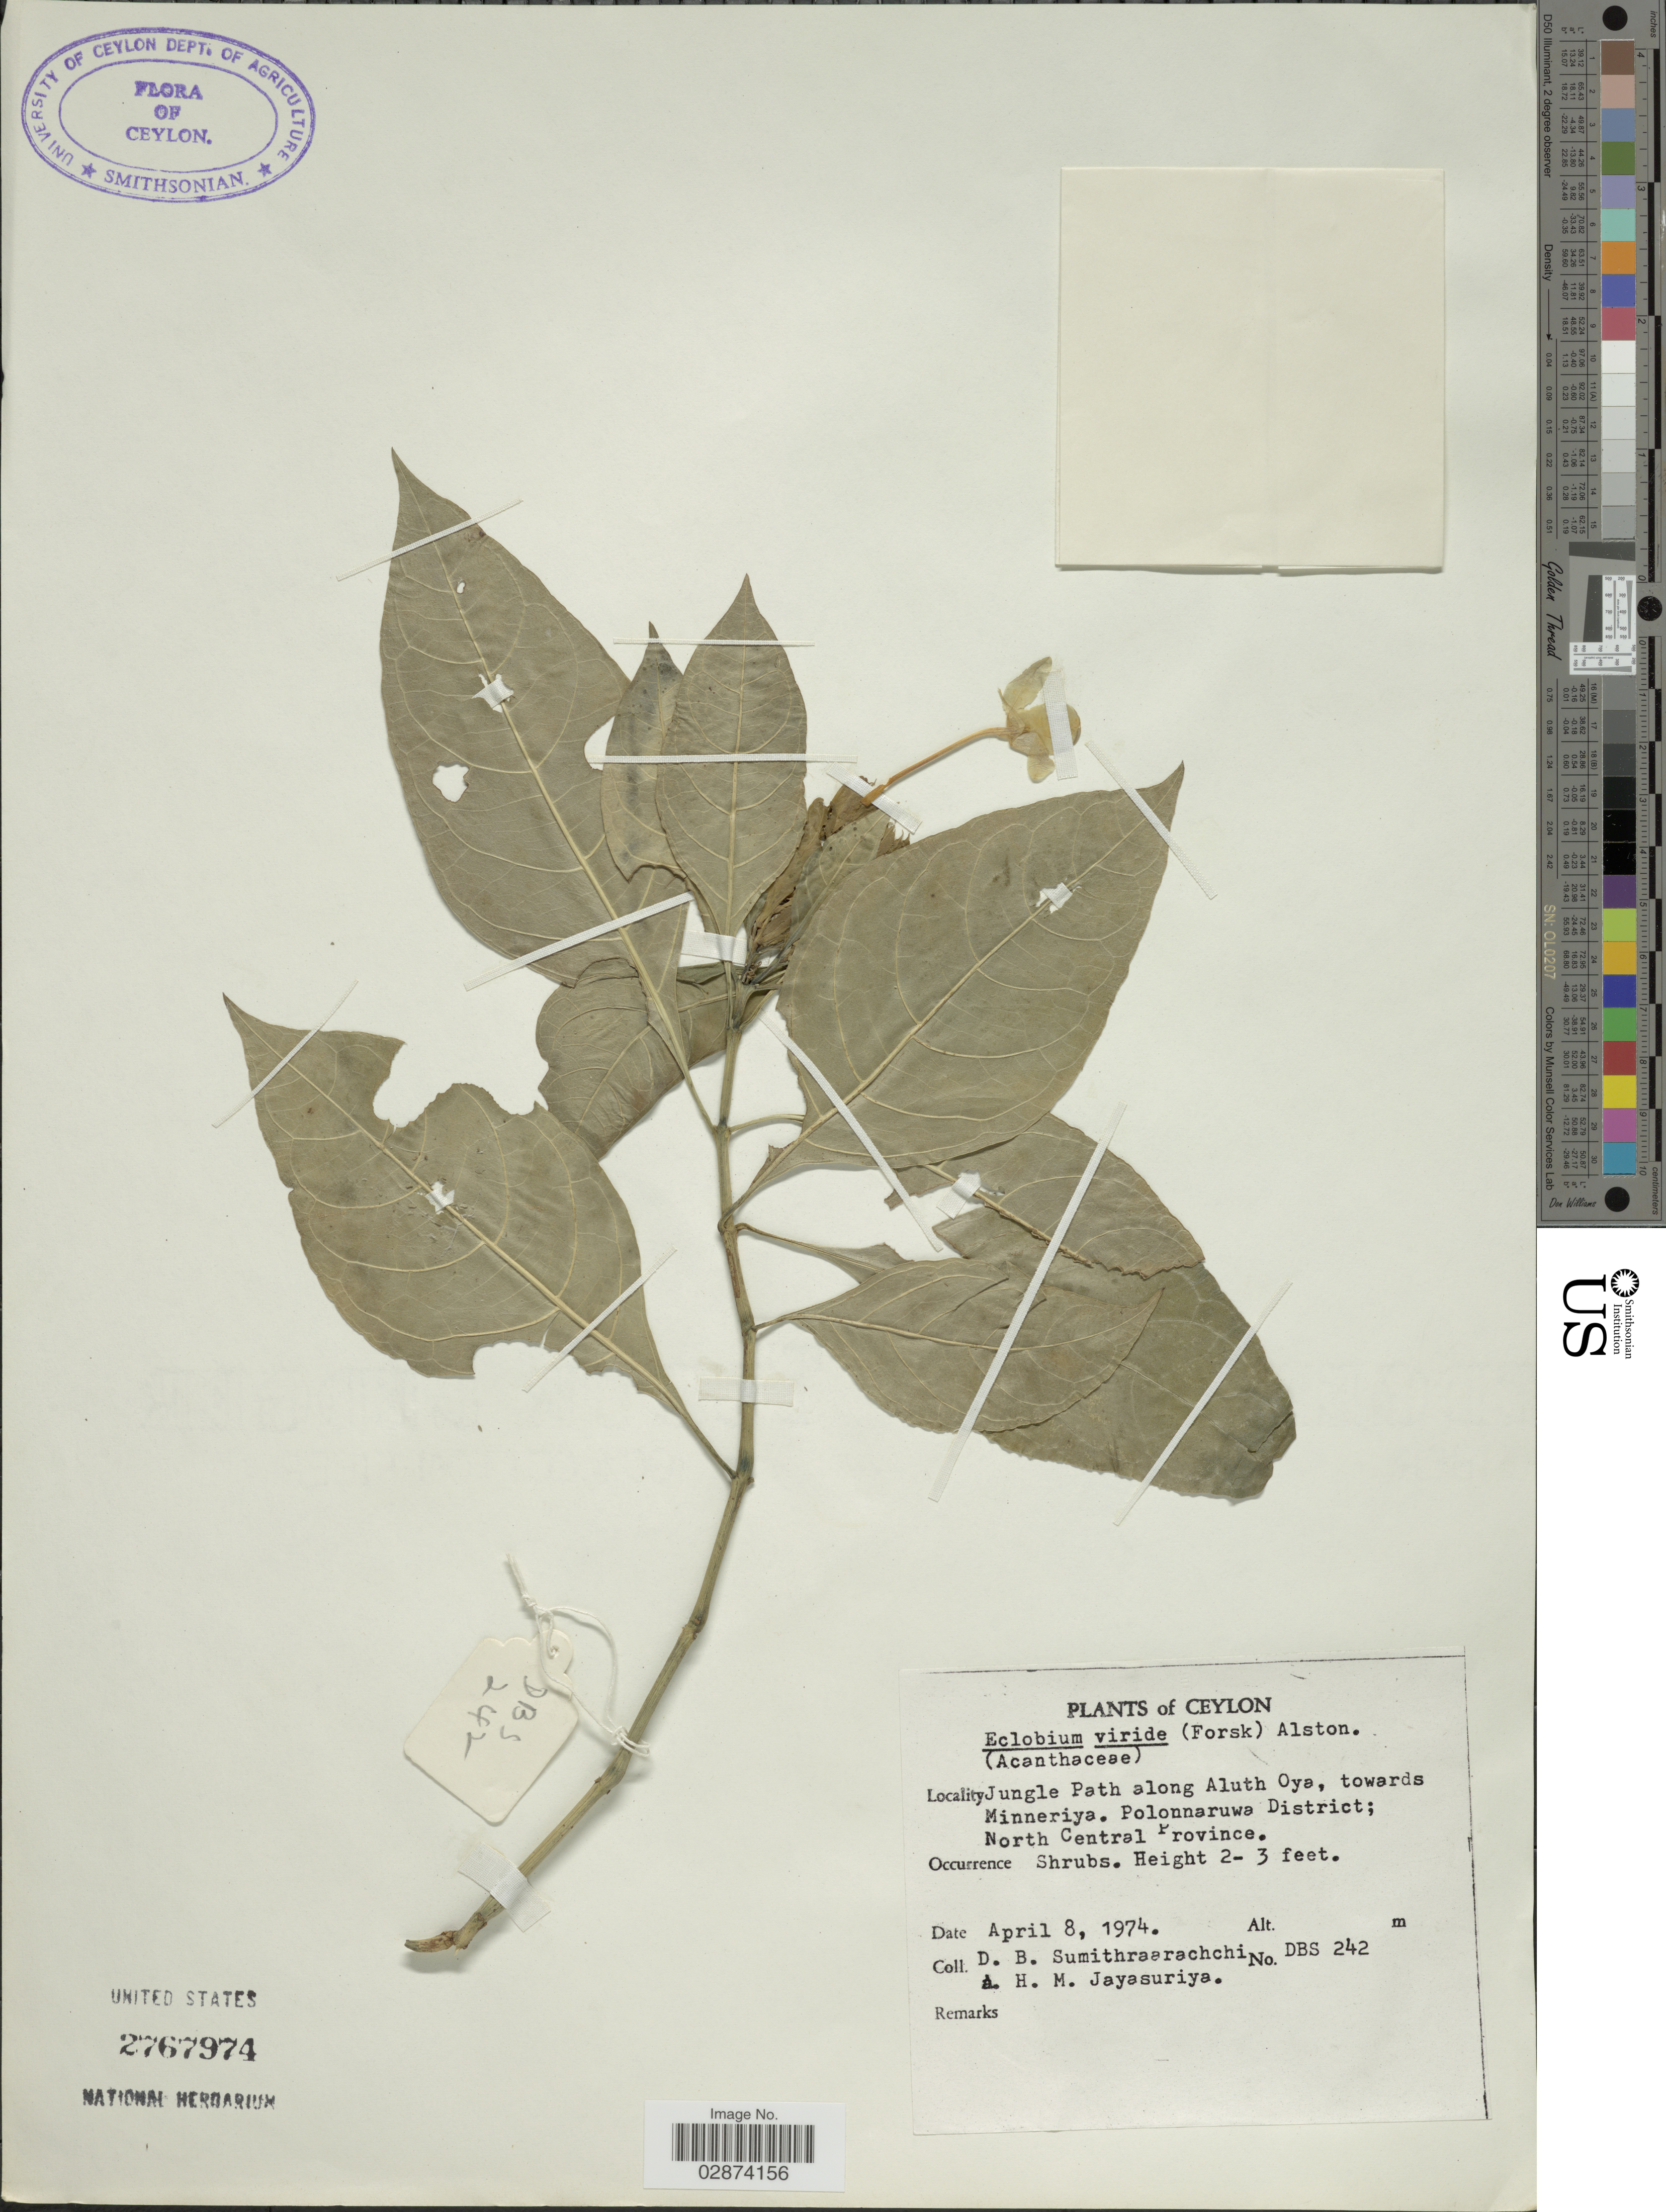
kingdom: Plantae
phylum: Tracheophyta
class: Magnoliopsida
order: Lamiales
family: Acanthaceae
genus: Ecbolium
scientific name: Ecbolium viride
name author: (Forssk.) Alston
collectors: D. B. Sumithraarachchi & A. H. Jayasuriya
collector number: DBS 242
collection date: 1974-04-08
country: Sri Lanka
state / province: North Central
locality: Ceylon. Jungle Path along Aluth Oya, towards Minneriya. Polonnaruwa District.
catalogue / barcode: US 2767974